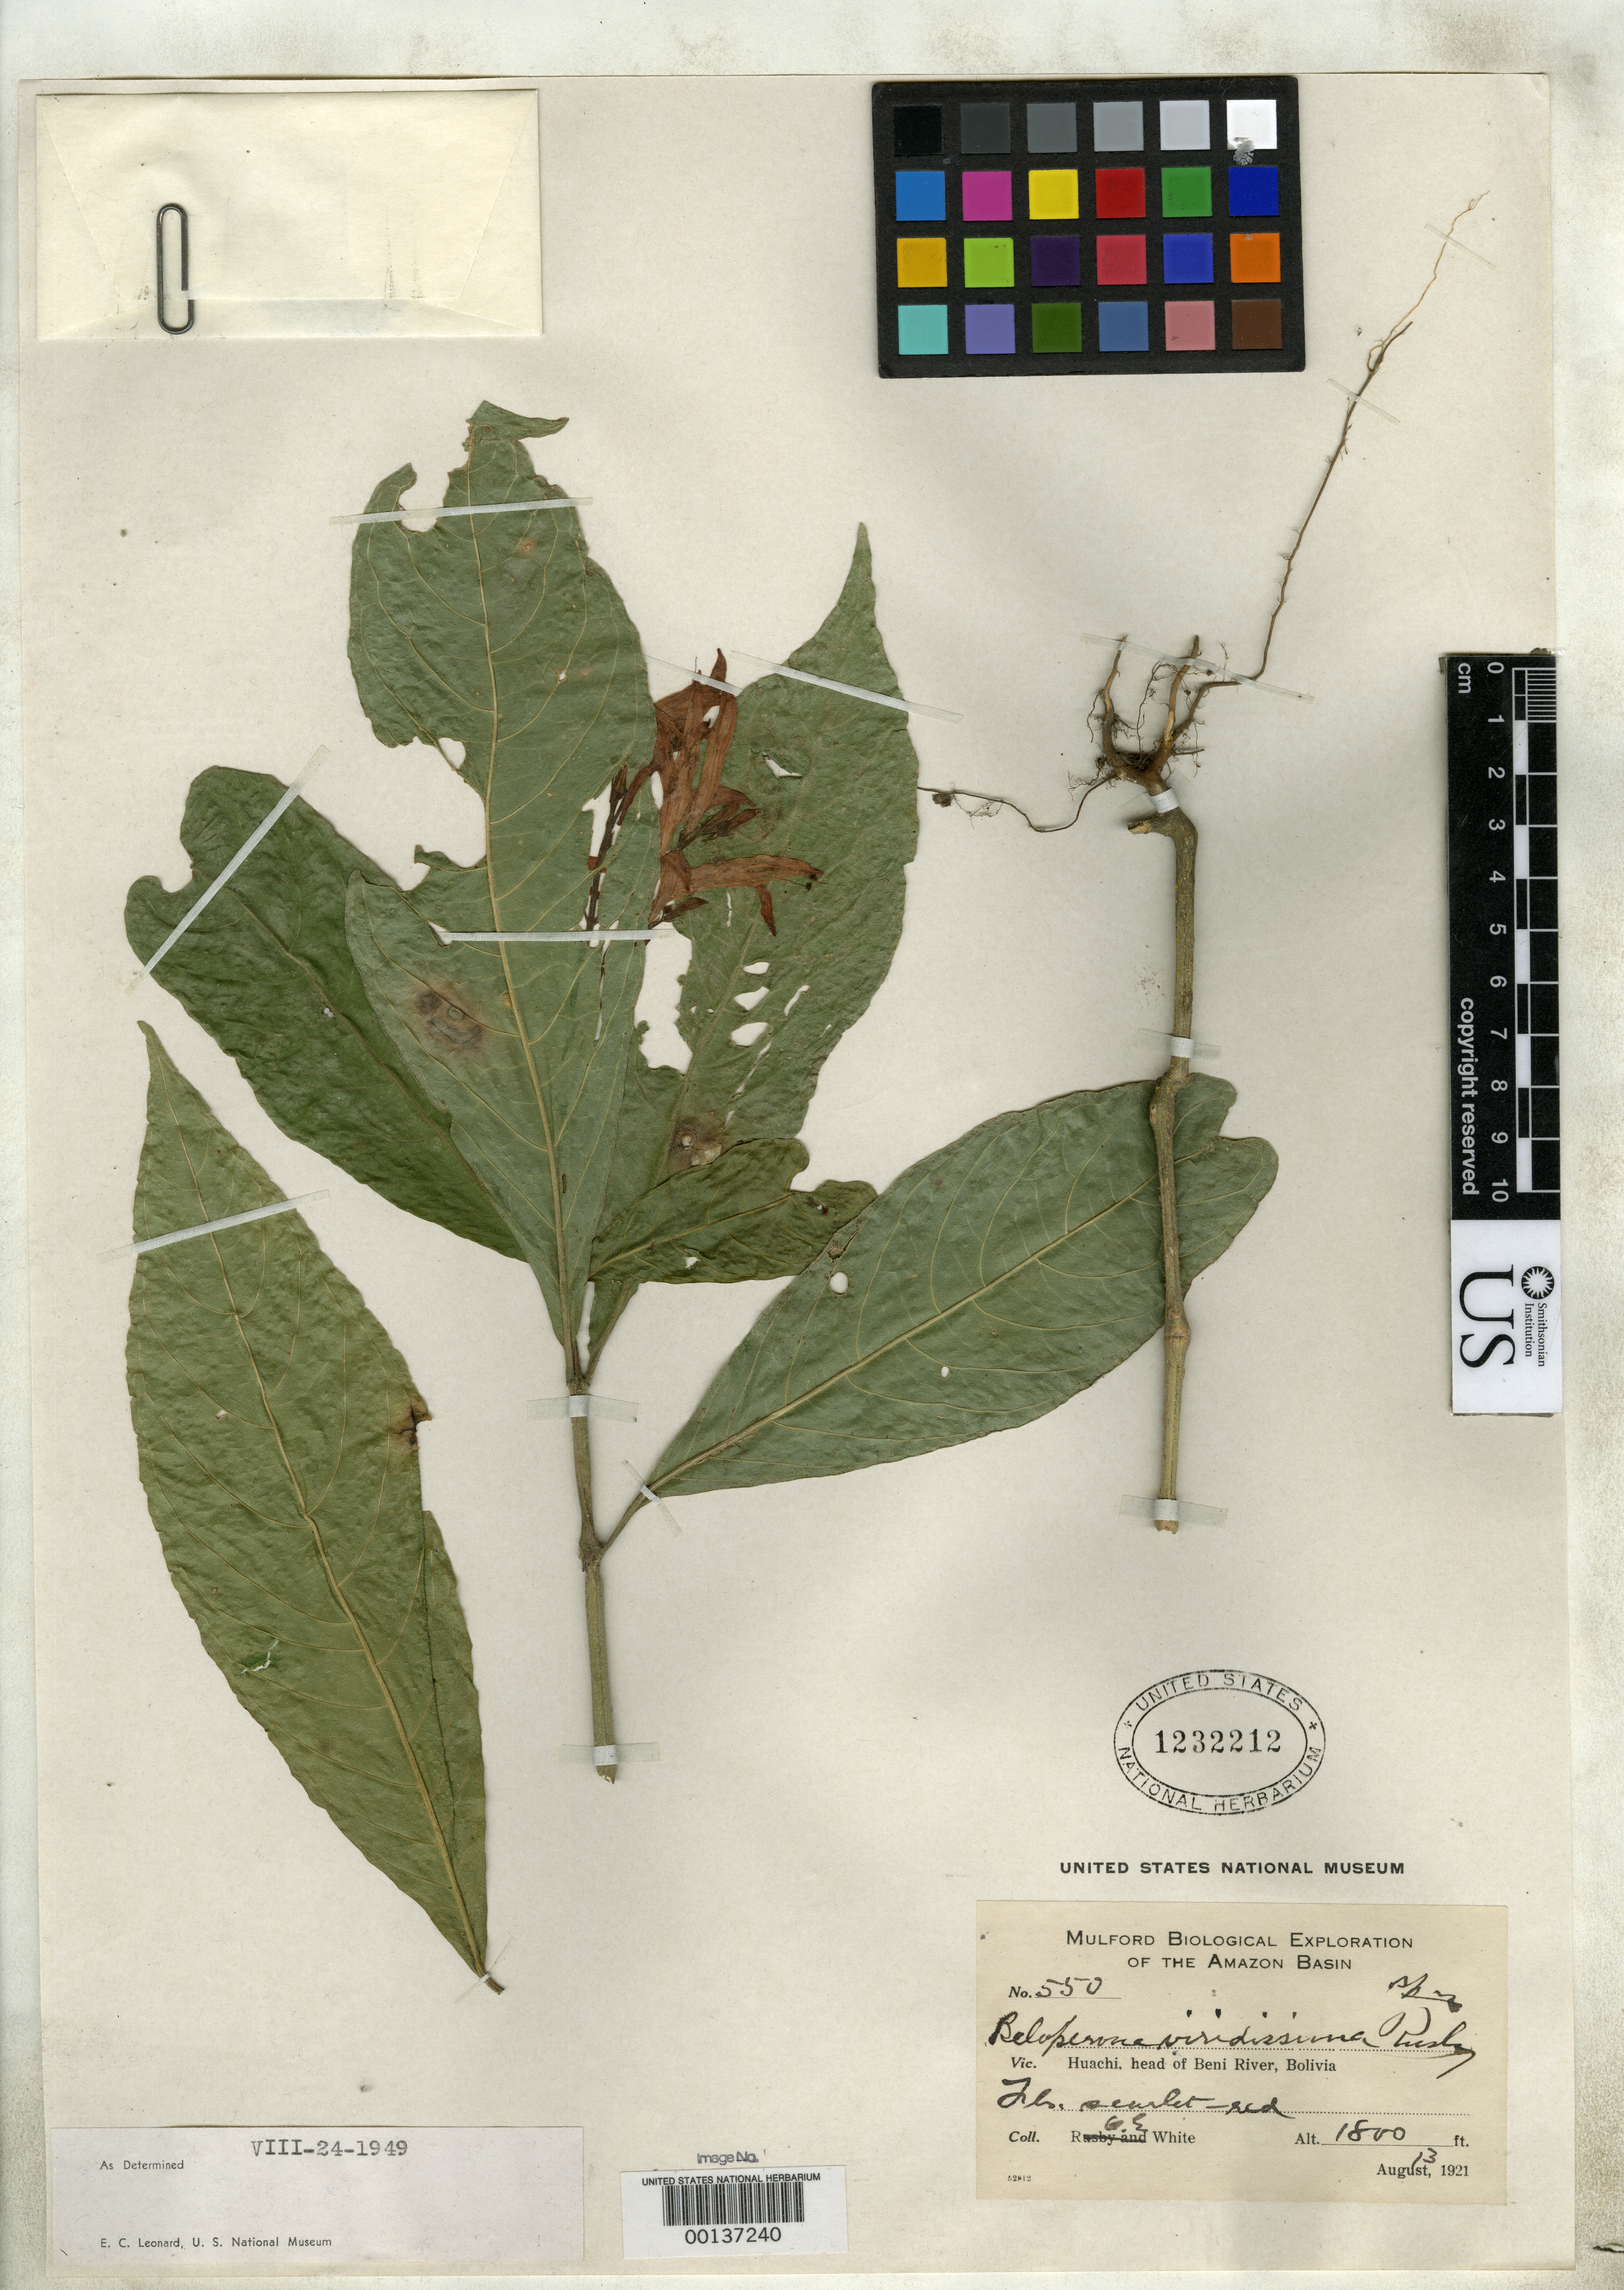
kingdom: Plantae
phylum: Tracheophyta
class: Magnoliopsida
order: Lamiales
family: Acanthaceae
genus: Beloperone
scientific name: Beloperone viridissima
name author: Rusby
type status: Isotype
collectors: O. E. White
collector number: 550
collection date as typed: August 13, 1921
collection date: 1921-08-13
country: Bolivia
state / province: Beni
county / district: Iténez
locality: Huachi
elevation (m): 549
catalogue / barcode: US 1232212